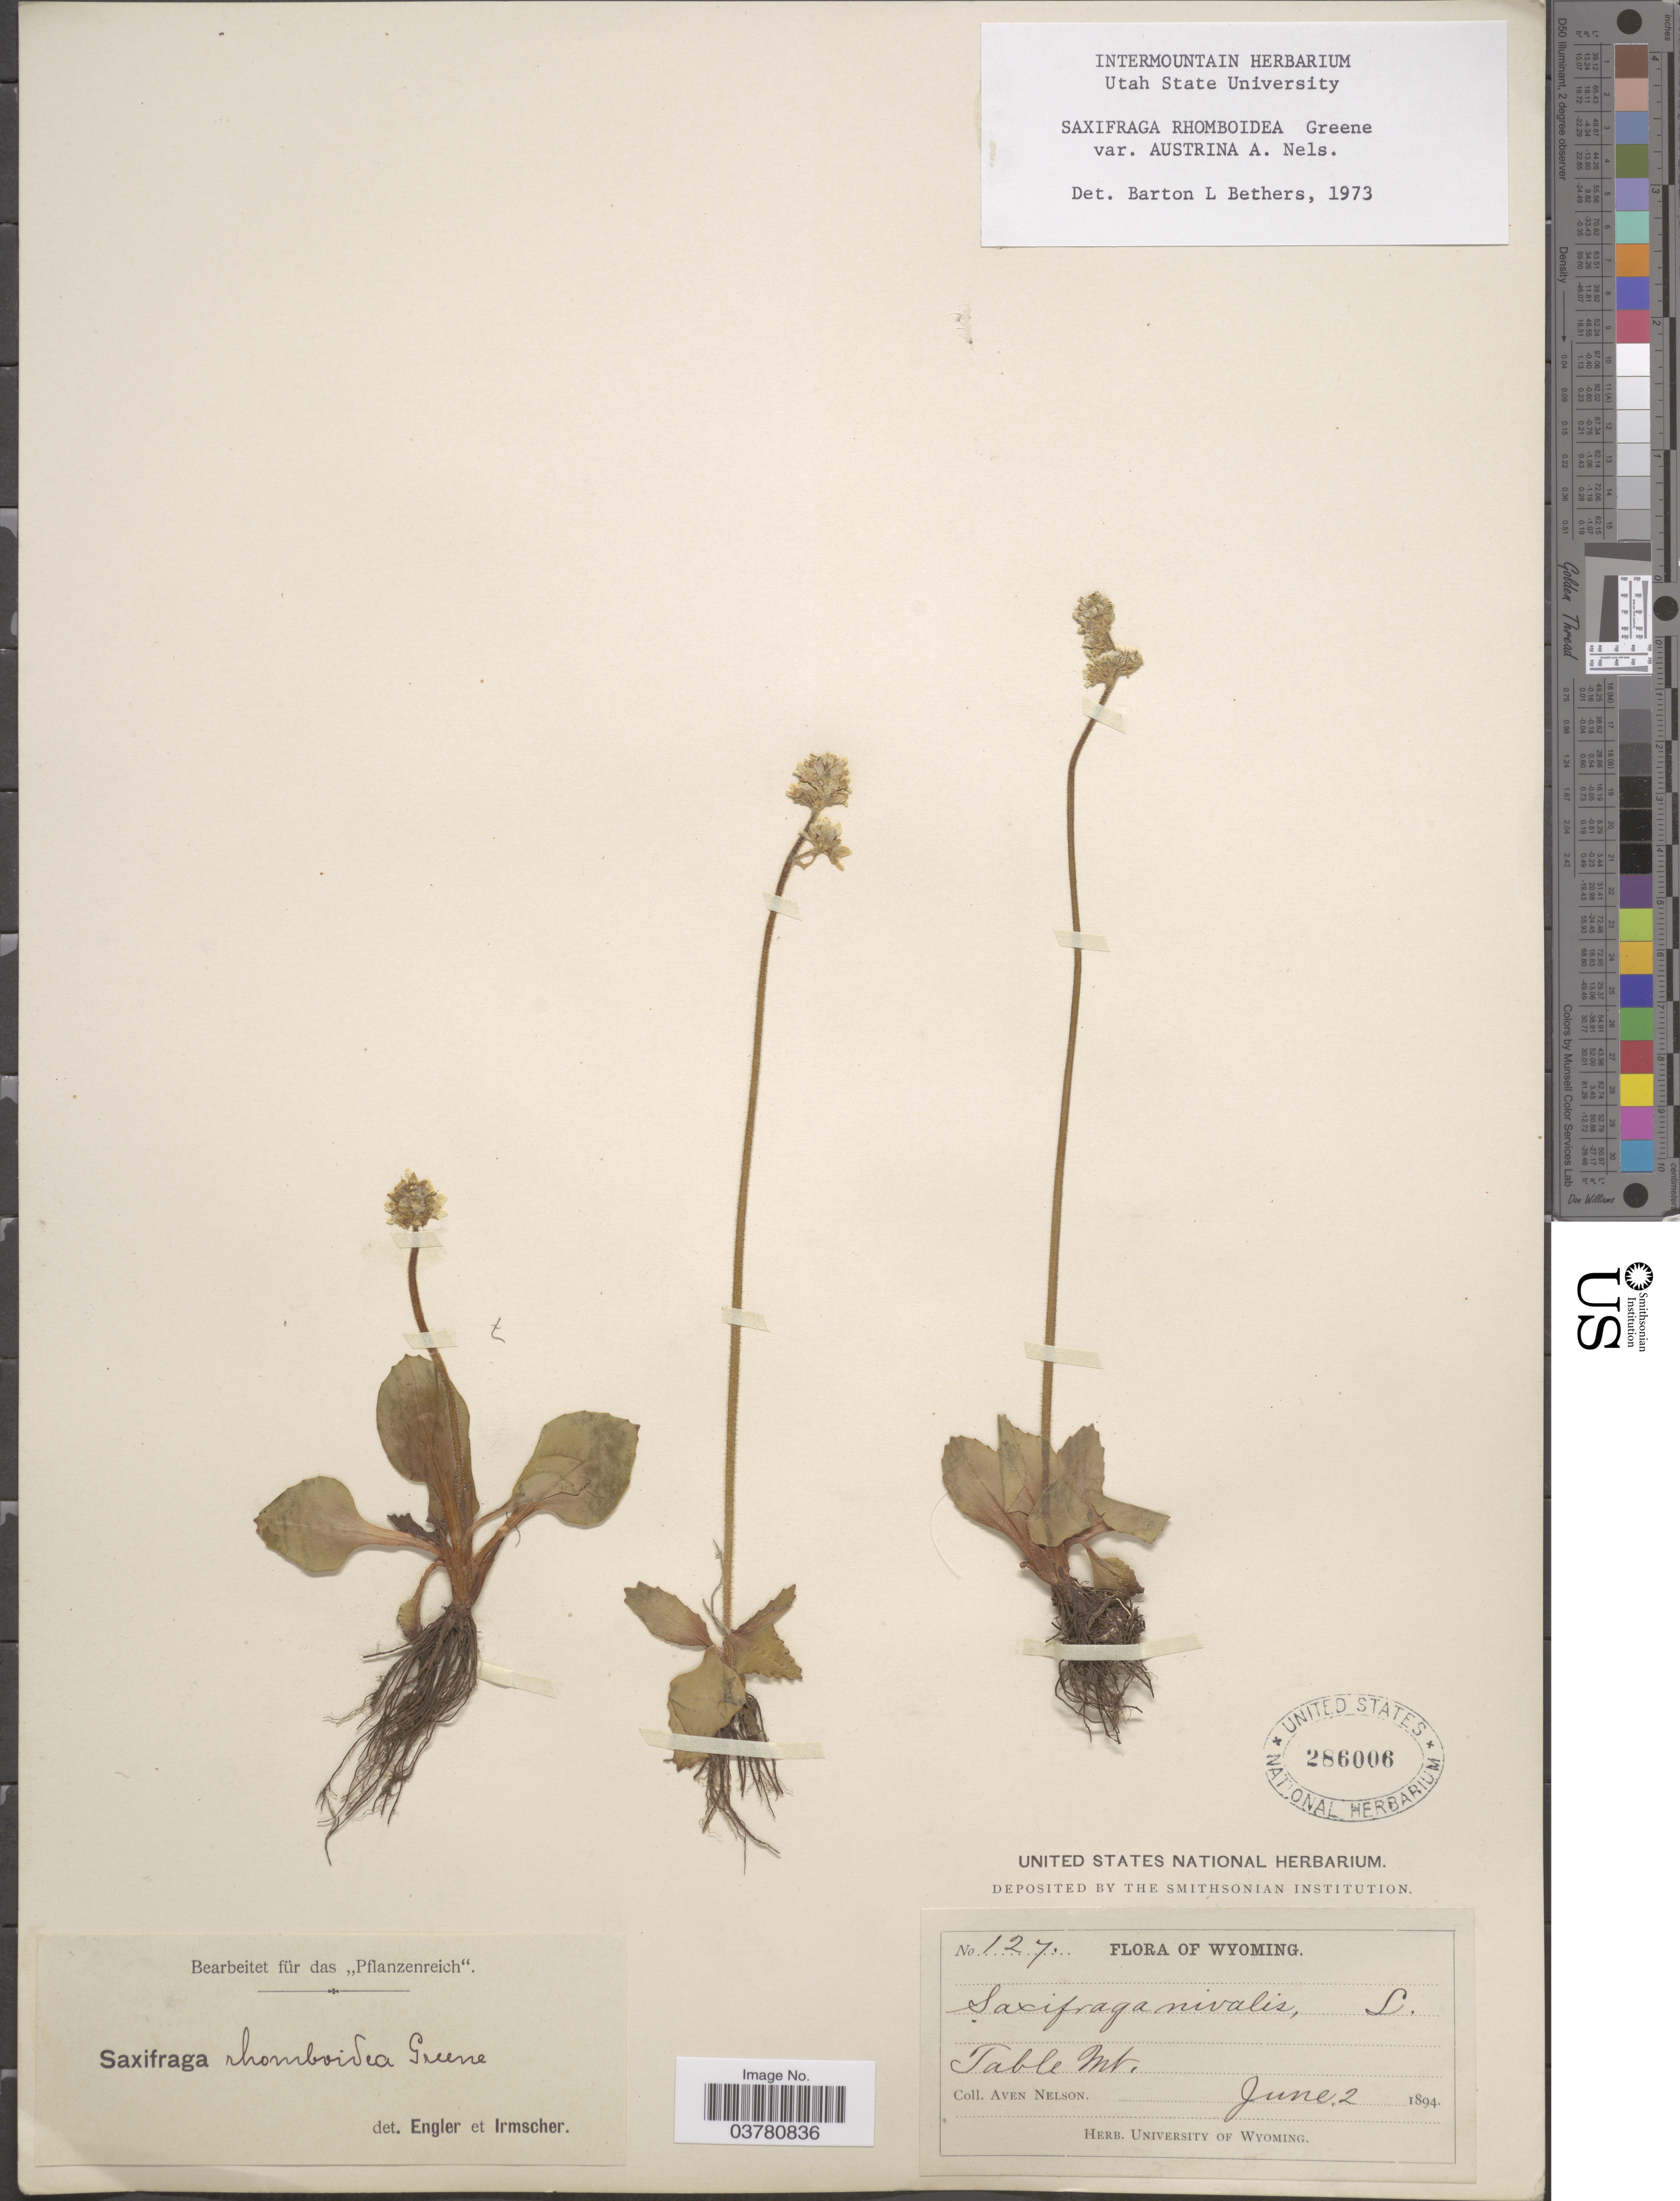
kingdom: Plantae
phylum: Tracheophyta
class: Magnoliopsida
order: Saxifragales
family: Saxifragaceae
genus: Micranthes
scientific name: Micranthes rhomboidea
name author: (Greene) Small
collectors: A. Nelson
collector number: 127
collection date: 1894-06-02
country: United States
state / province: Wyoming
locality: Table Mt.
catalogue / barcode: US 286006